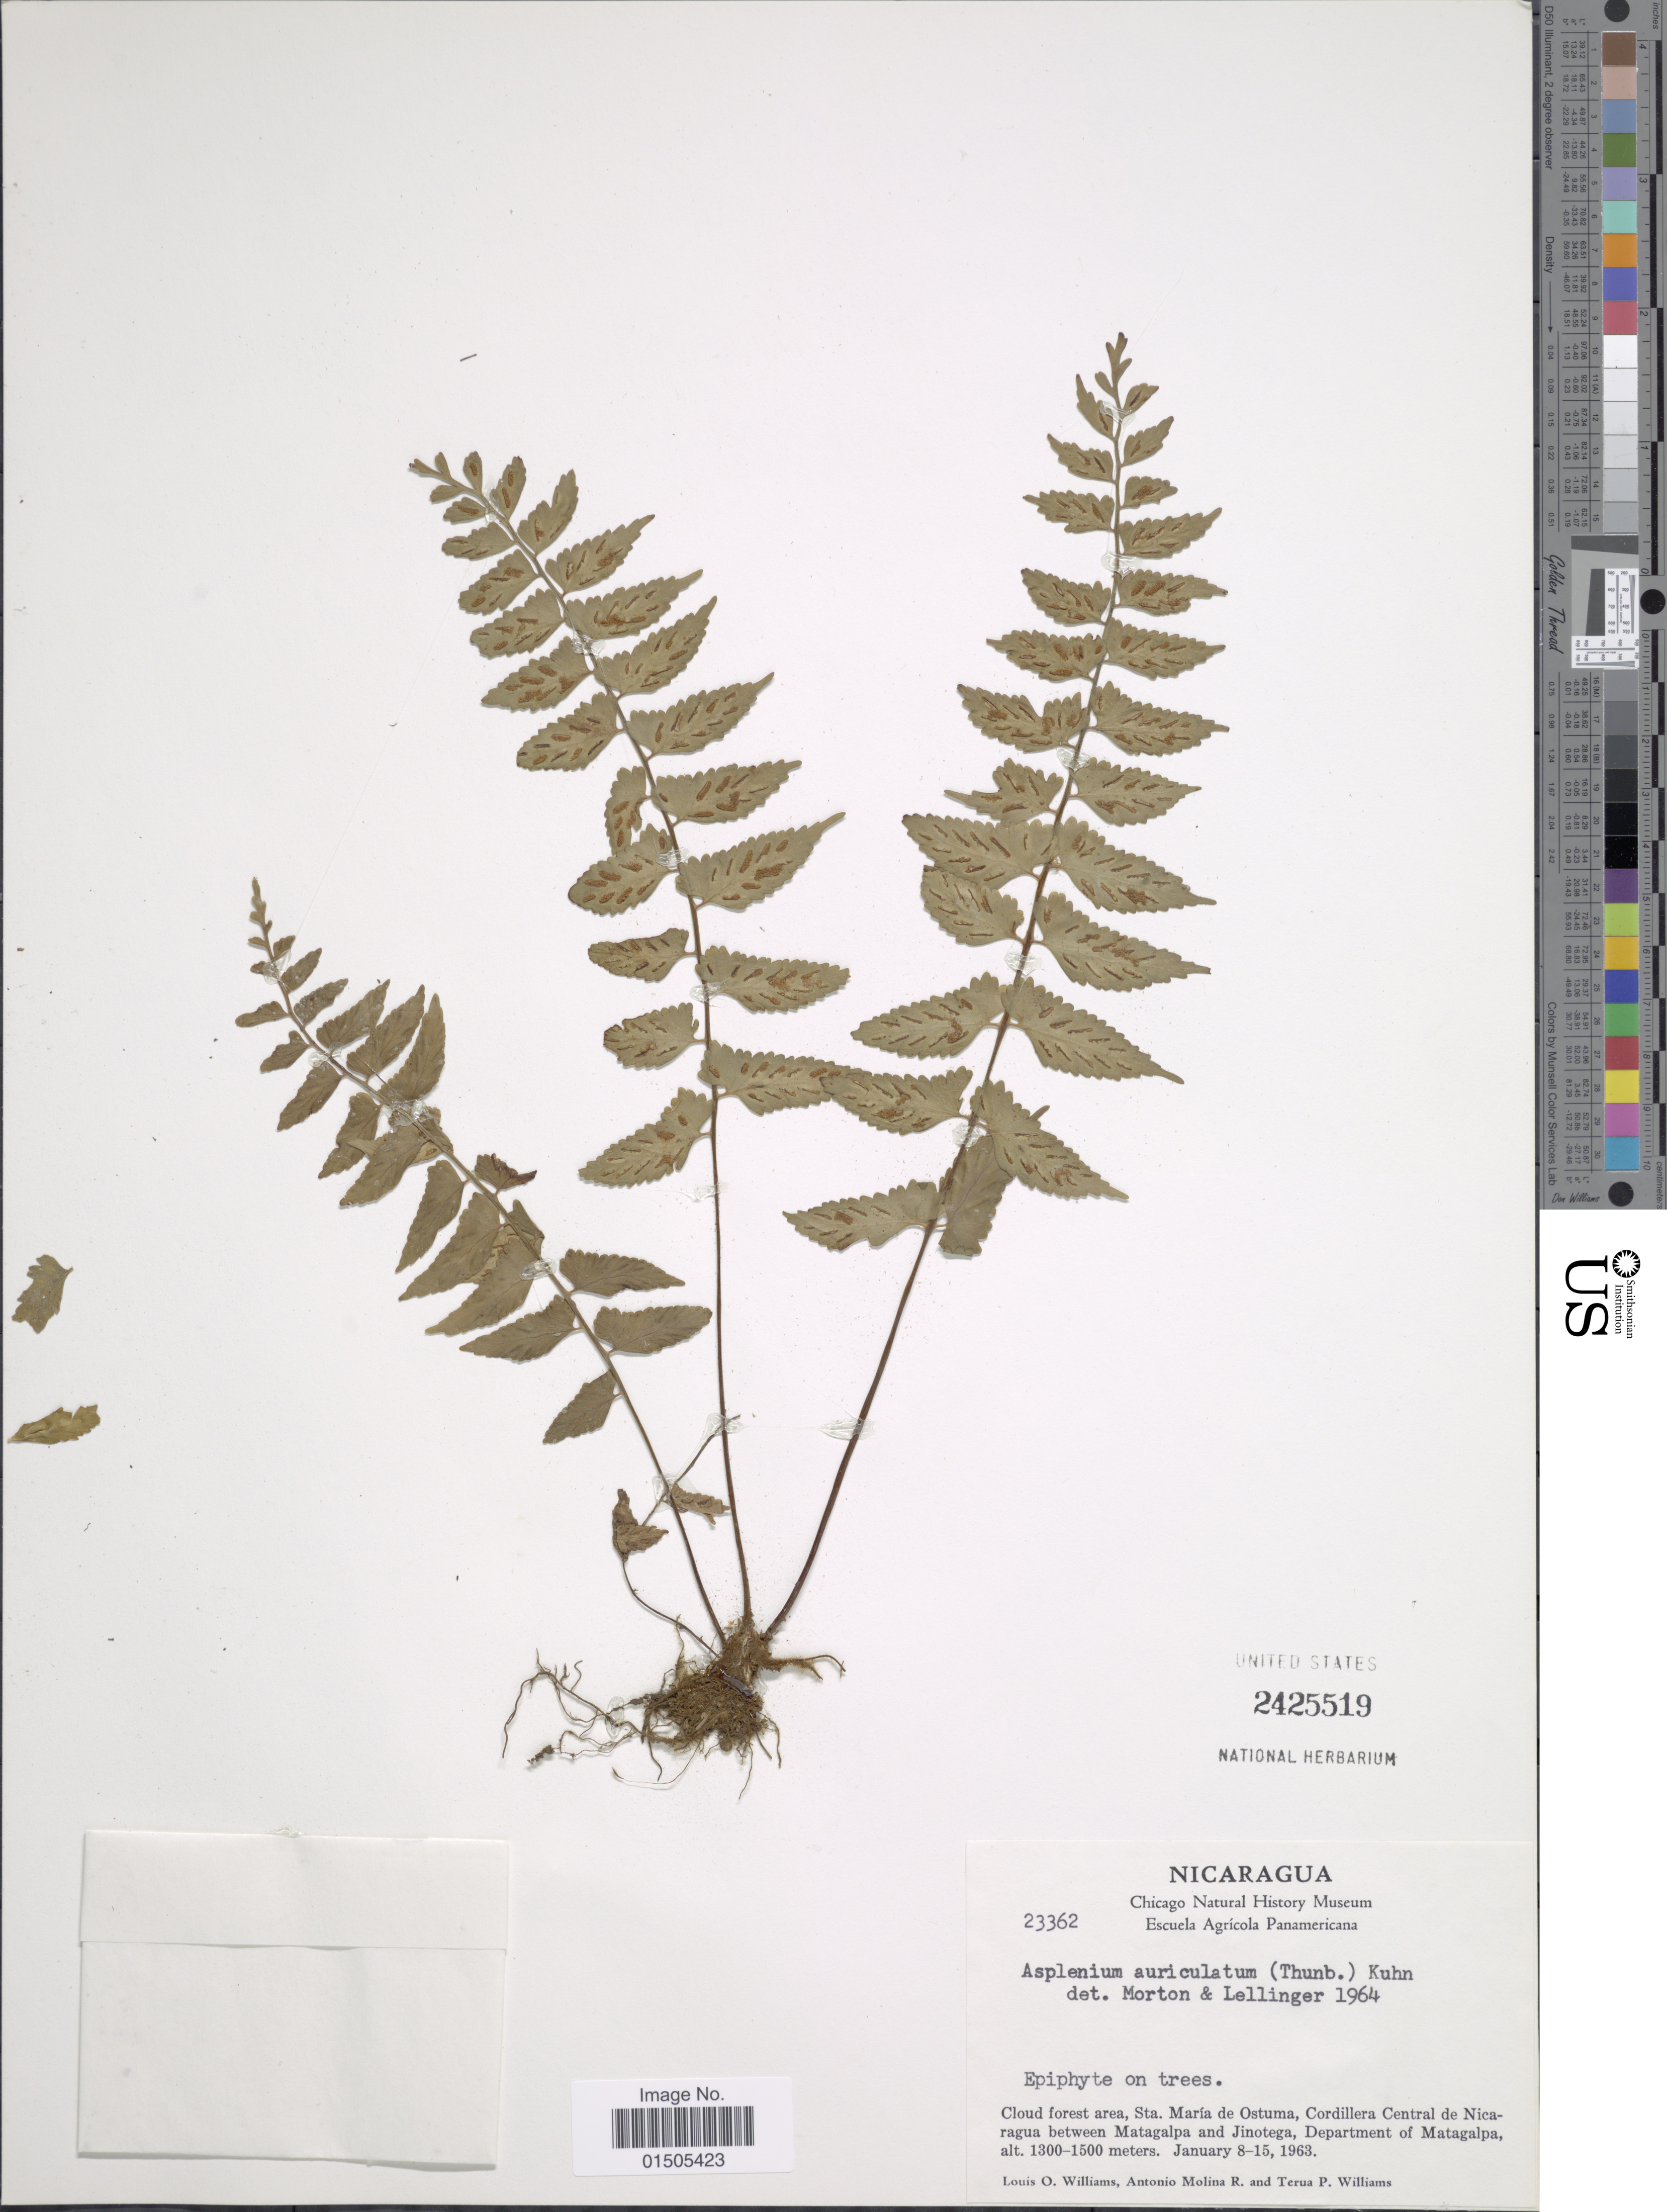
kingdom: Plantae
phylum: Tracheophyta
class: Polypodiopsida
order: Polypodiales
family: Aspleniaceae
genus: Asplenium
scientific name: Asplenium auriculatum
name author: Sw.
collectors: L. O. Williams, A. Molina R. & T. P. Williams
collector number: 23362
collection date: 1963-01-08/1963-01-15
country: Nicaragua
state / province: Matagalpa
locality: Cloud forest area, Sta. María de Ostuma, Cordillera Central de Nicaragua between Matagalpa and Jinotega.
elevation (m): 1300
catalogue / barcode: US 2425519